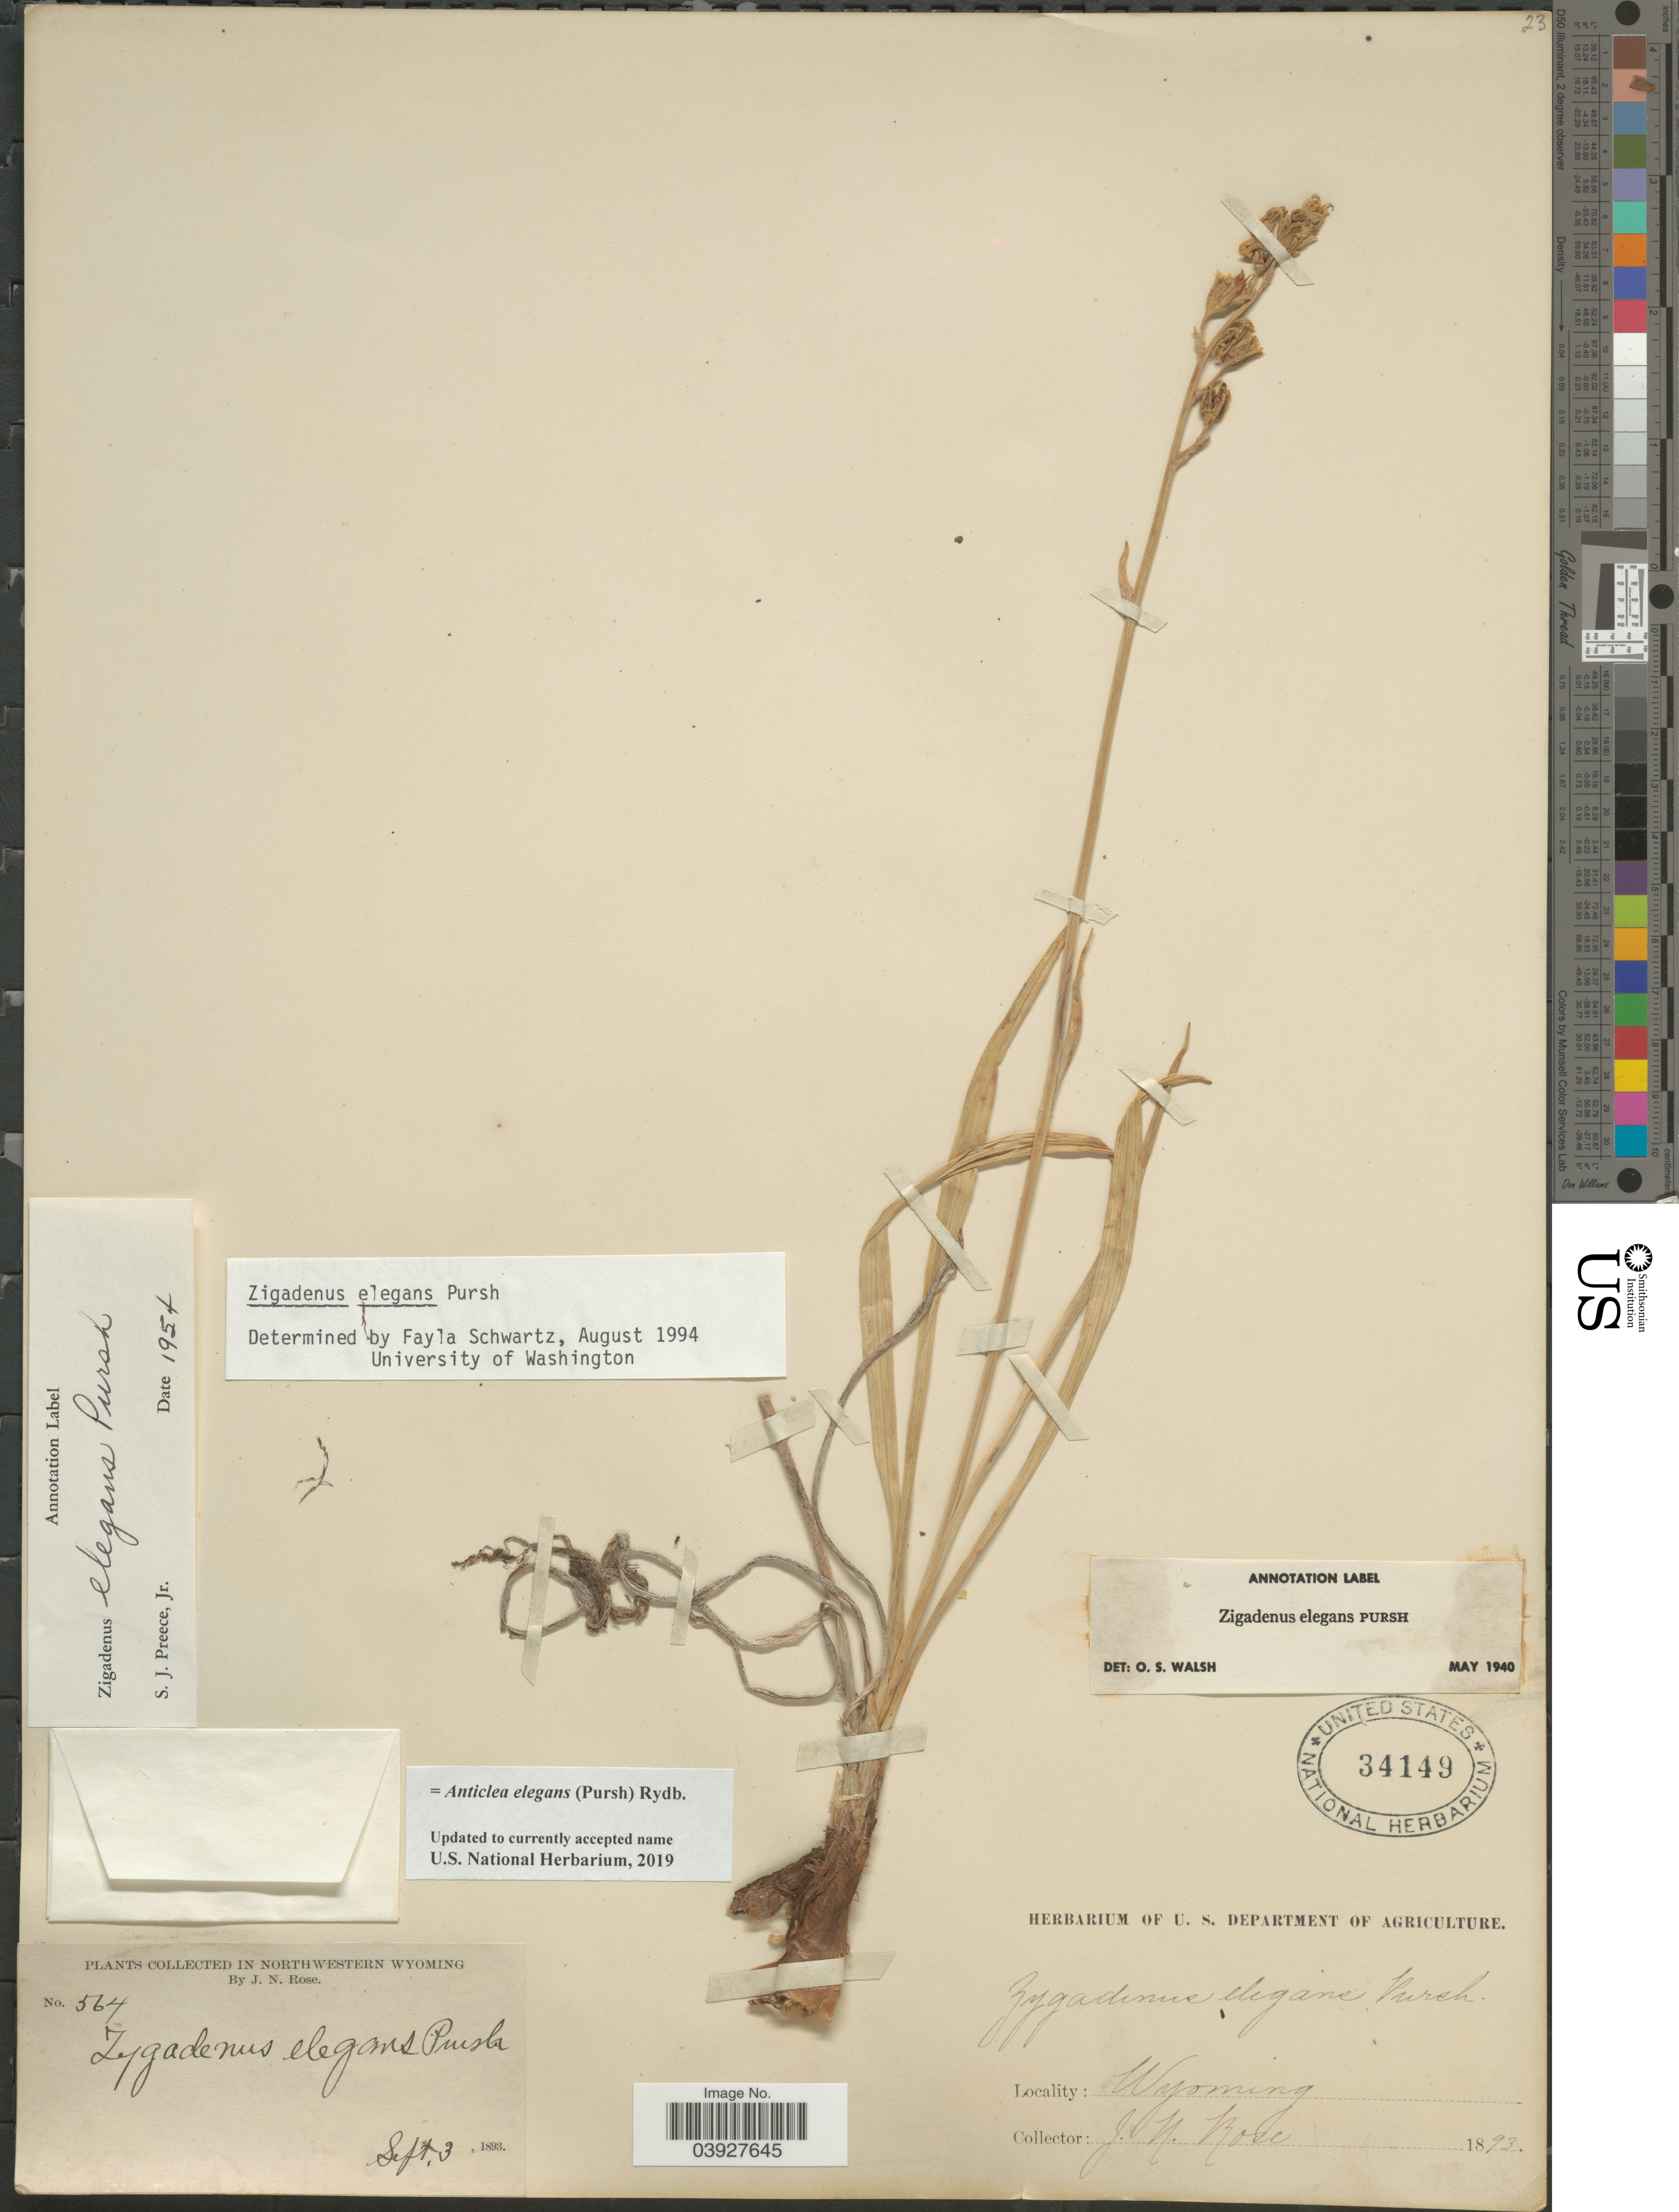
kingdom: Plantae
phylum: Tracheophyta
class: Liliopsida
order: Liliales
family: Melanthiaceae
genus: Anticlea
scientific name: Anticlea elegans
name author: (Pursh) Rydb.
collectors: J. N. Rose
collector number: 564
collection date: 1893-09-03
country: United States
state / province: Wyoming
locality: Northwestern Wyoming.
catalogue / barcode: US 34149